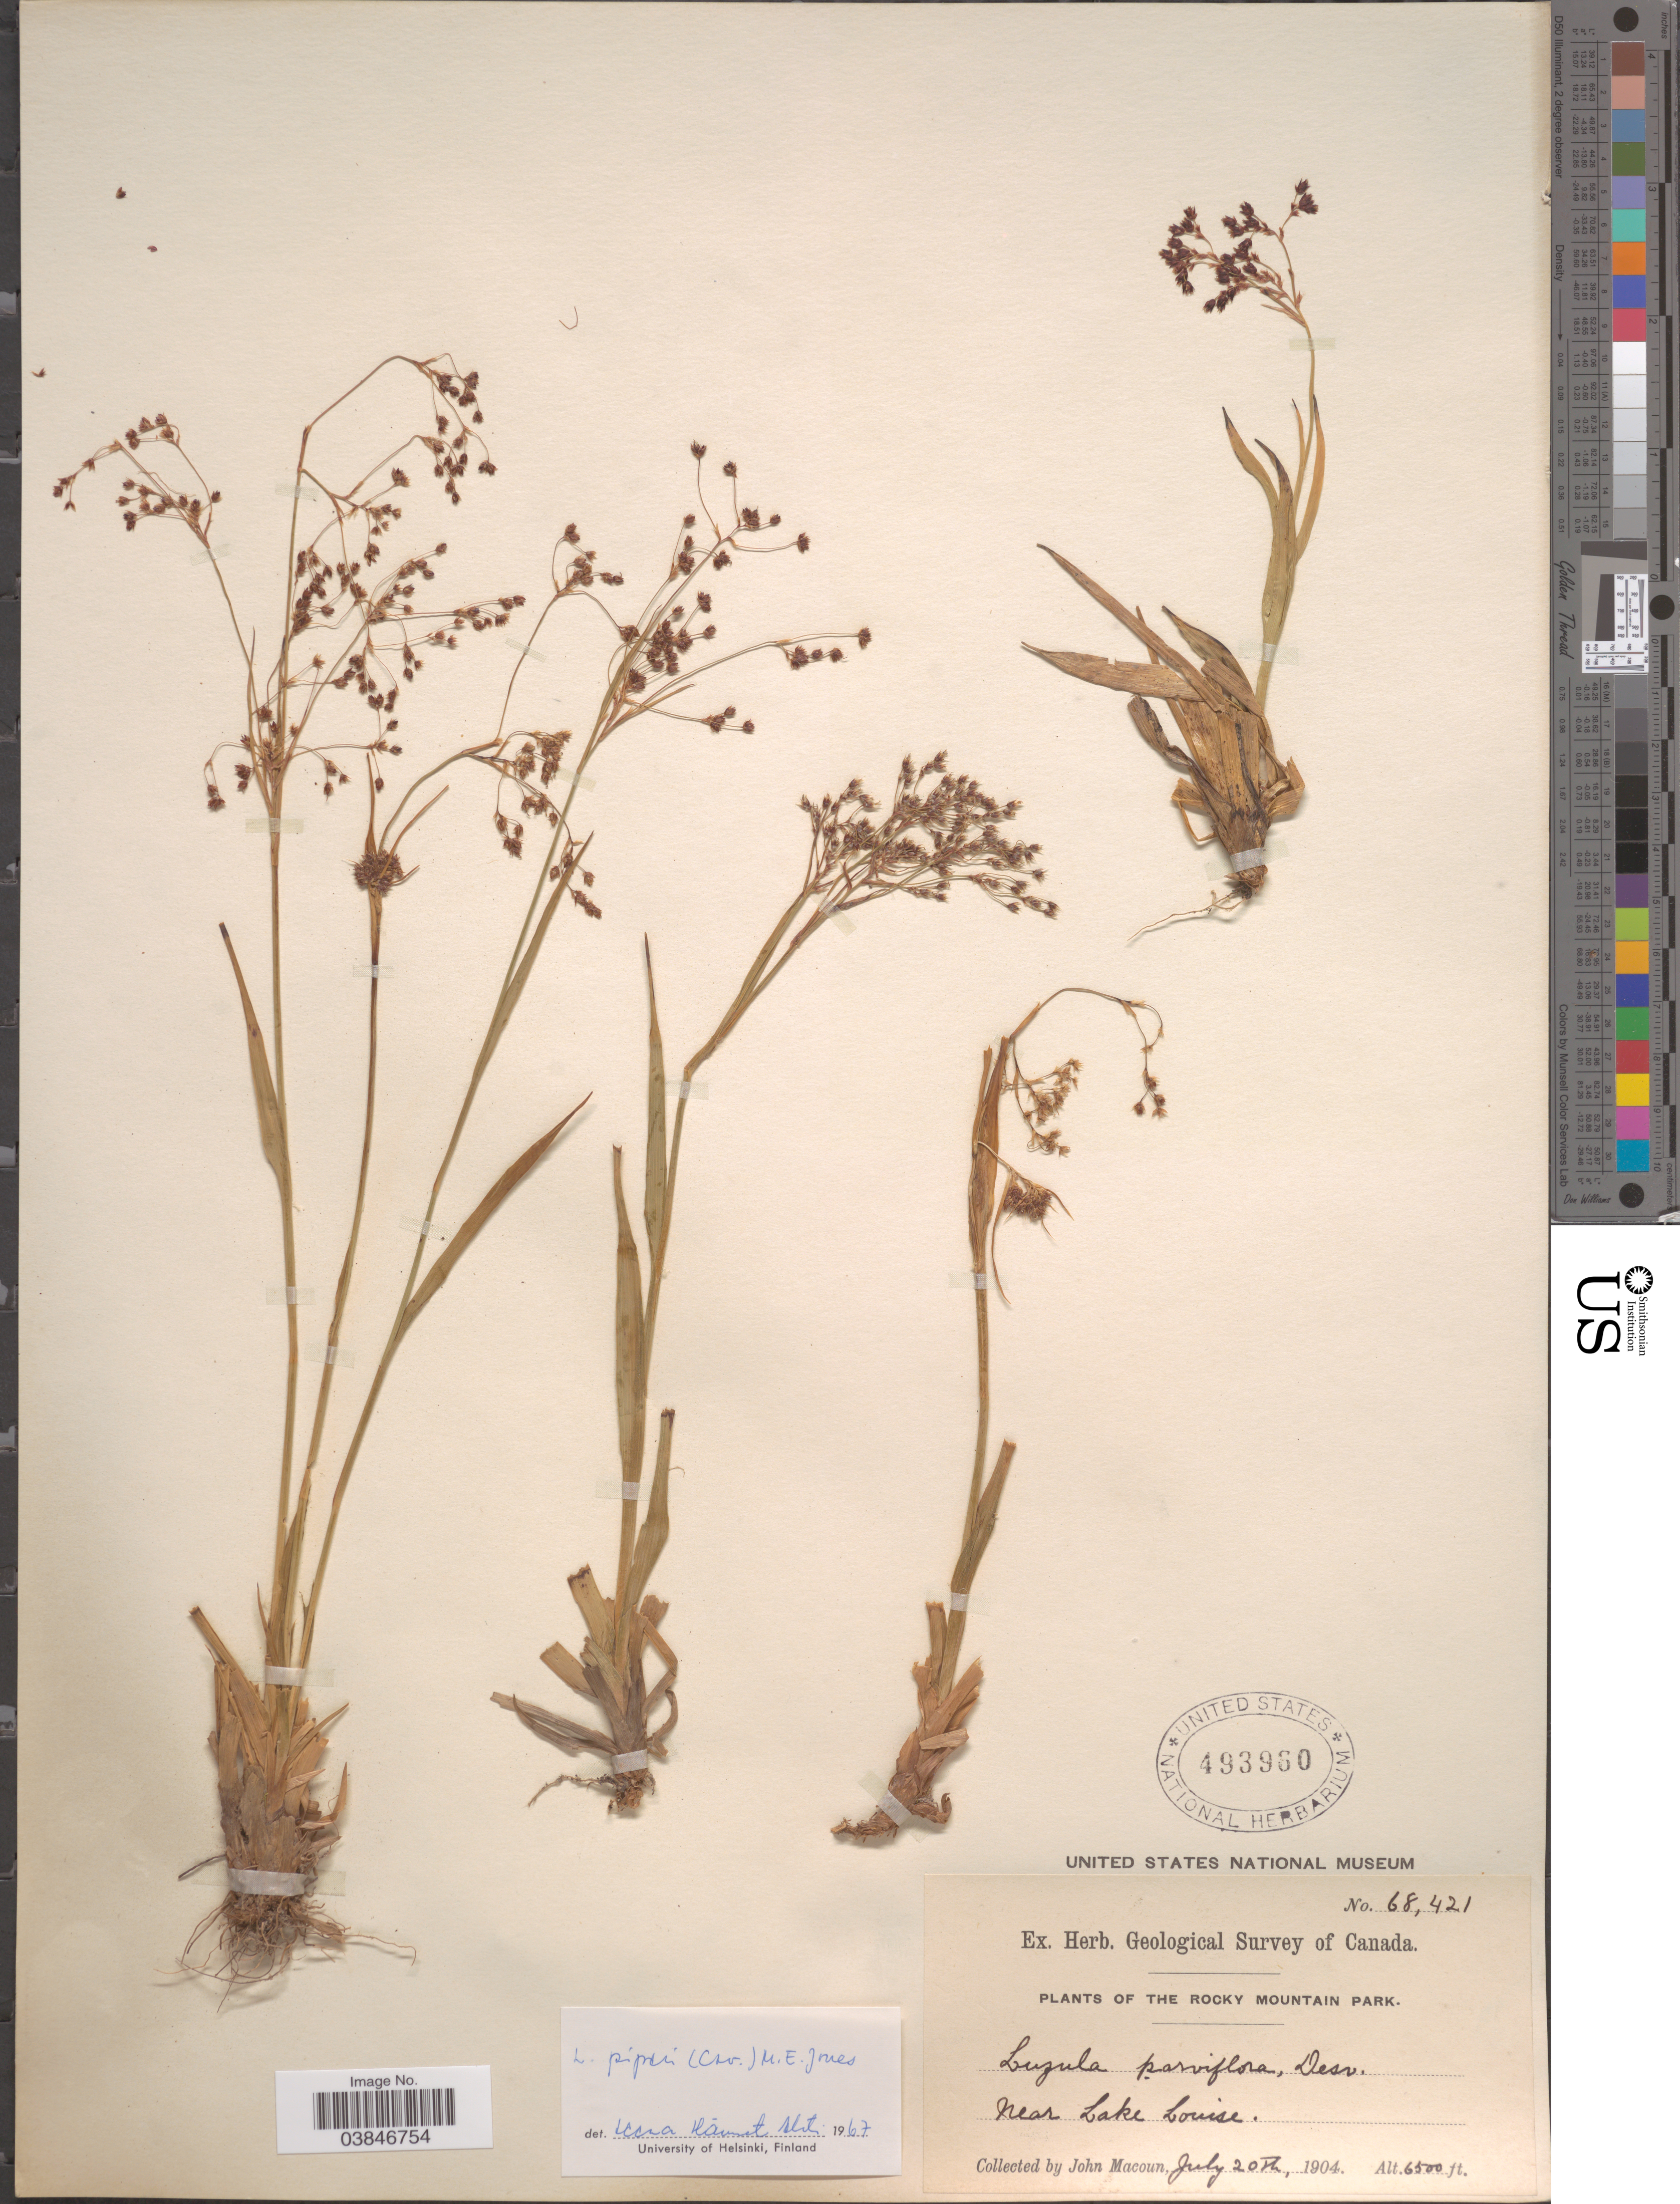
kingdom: Plantae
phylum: Tracheophyta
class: Liliopsida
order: Poales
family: Juncaceae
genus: Luzula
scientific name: Luzula piperi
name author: (Coville) M.E. Jones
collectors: J. Macoun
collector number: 68421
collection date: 1904-07-20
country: Canada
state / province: Alberta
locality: The Rocky Mountain Park. Near Lake Louise.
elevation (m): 1981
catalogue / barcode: US 493960